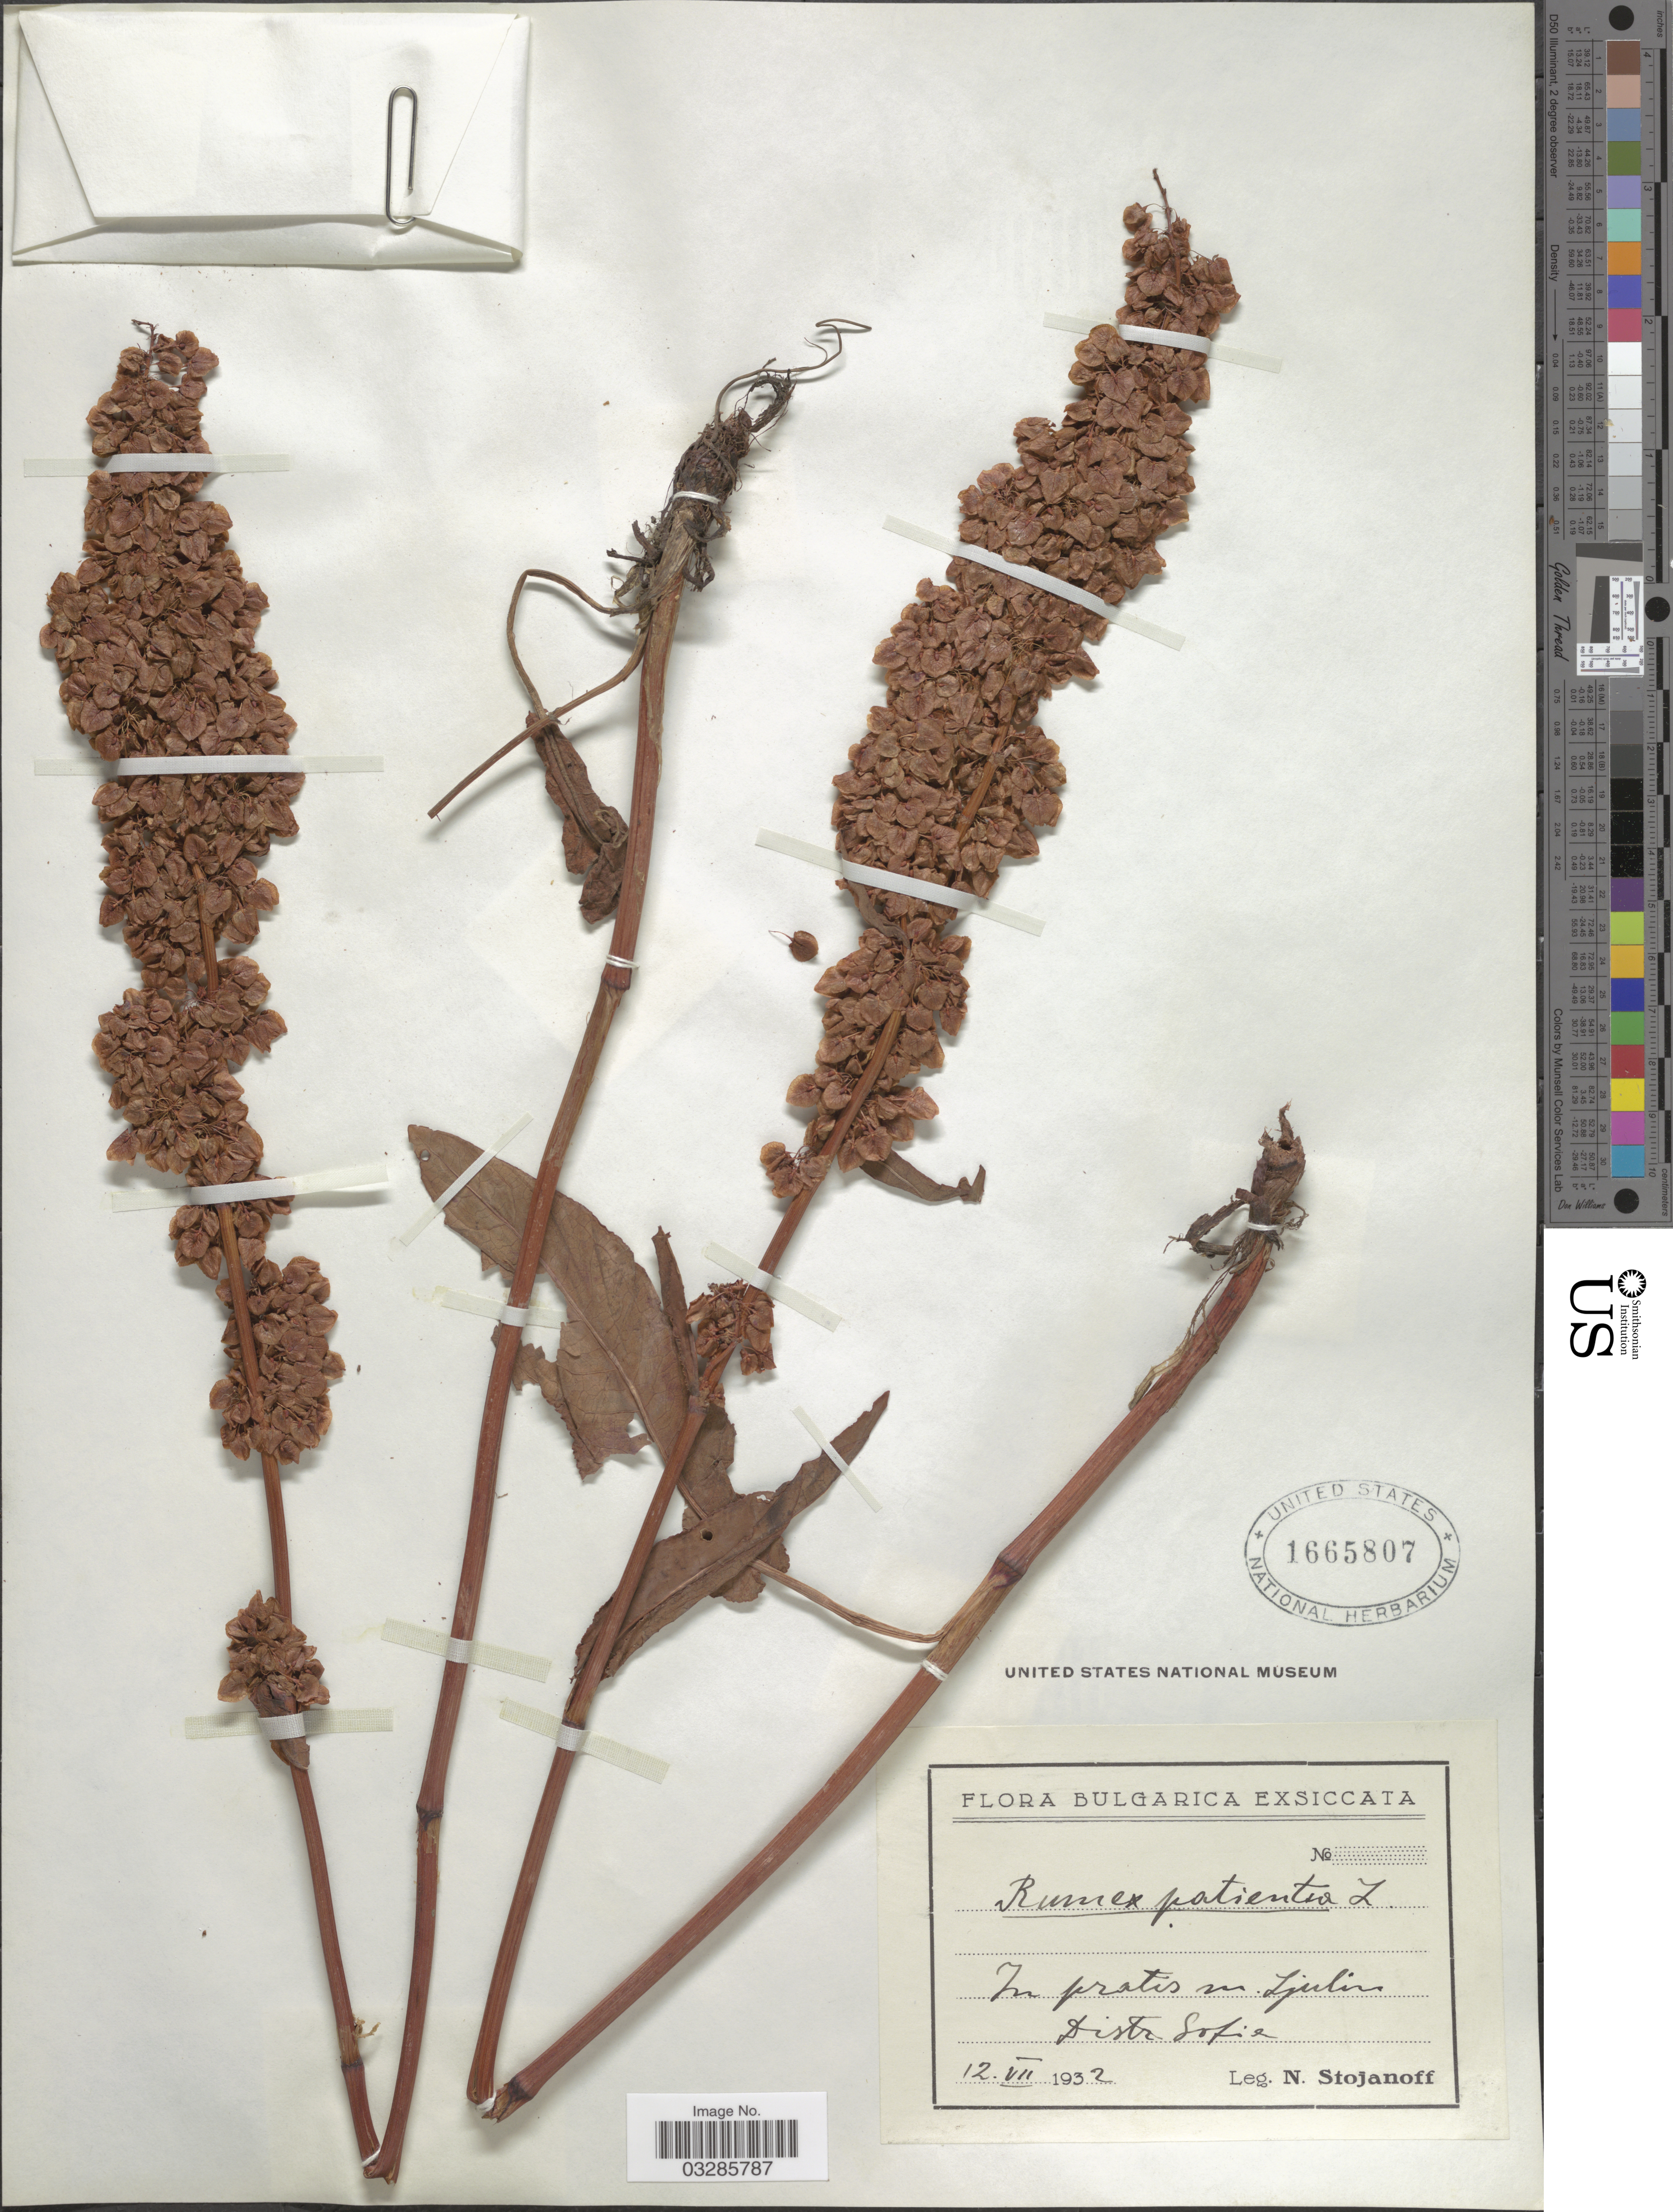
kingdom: Plantae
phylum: Tracheophyta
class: Magnoliopsida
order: Caryophyllales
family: Polygonaceae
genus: Rumex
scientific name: Rumex patientia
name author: L.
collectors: N. Stojanoff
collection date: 1932-07-12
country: Bulgaria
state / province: Sofia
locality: In pratis in [interpreted] Ljulin [interpreted] Distr. Sofia.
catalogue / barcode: US 1665807